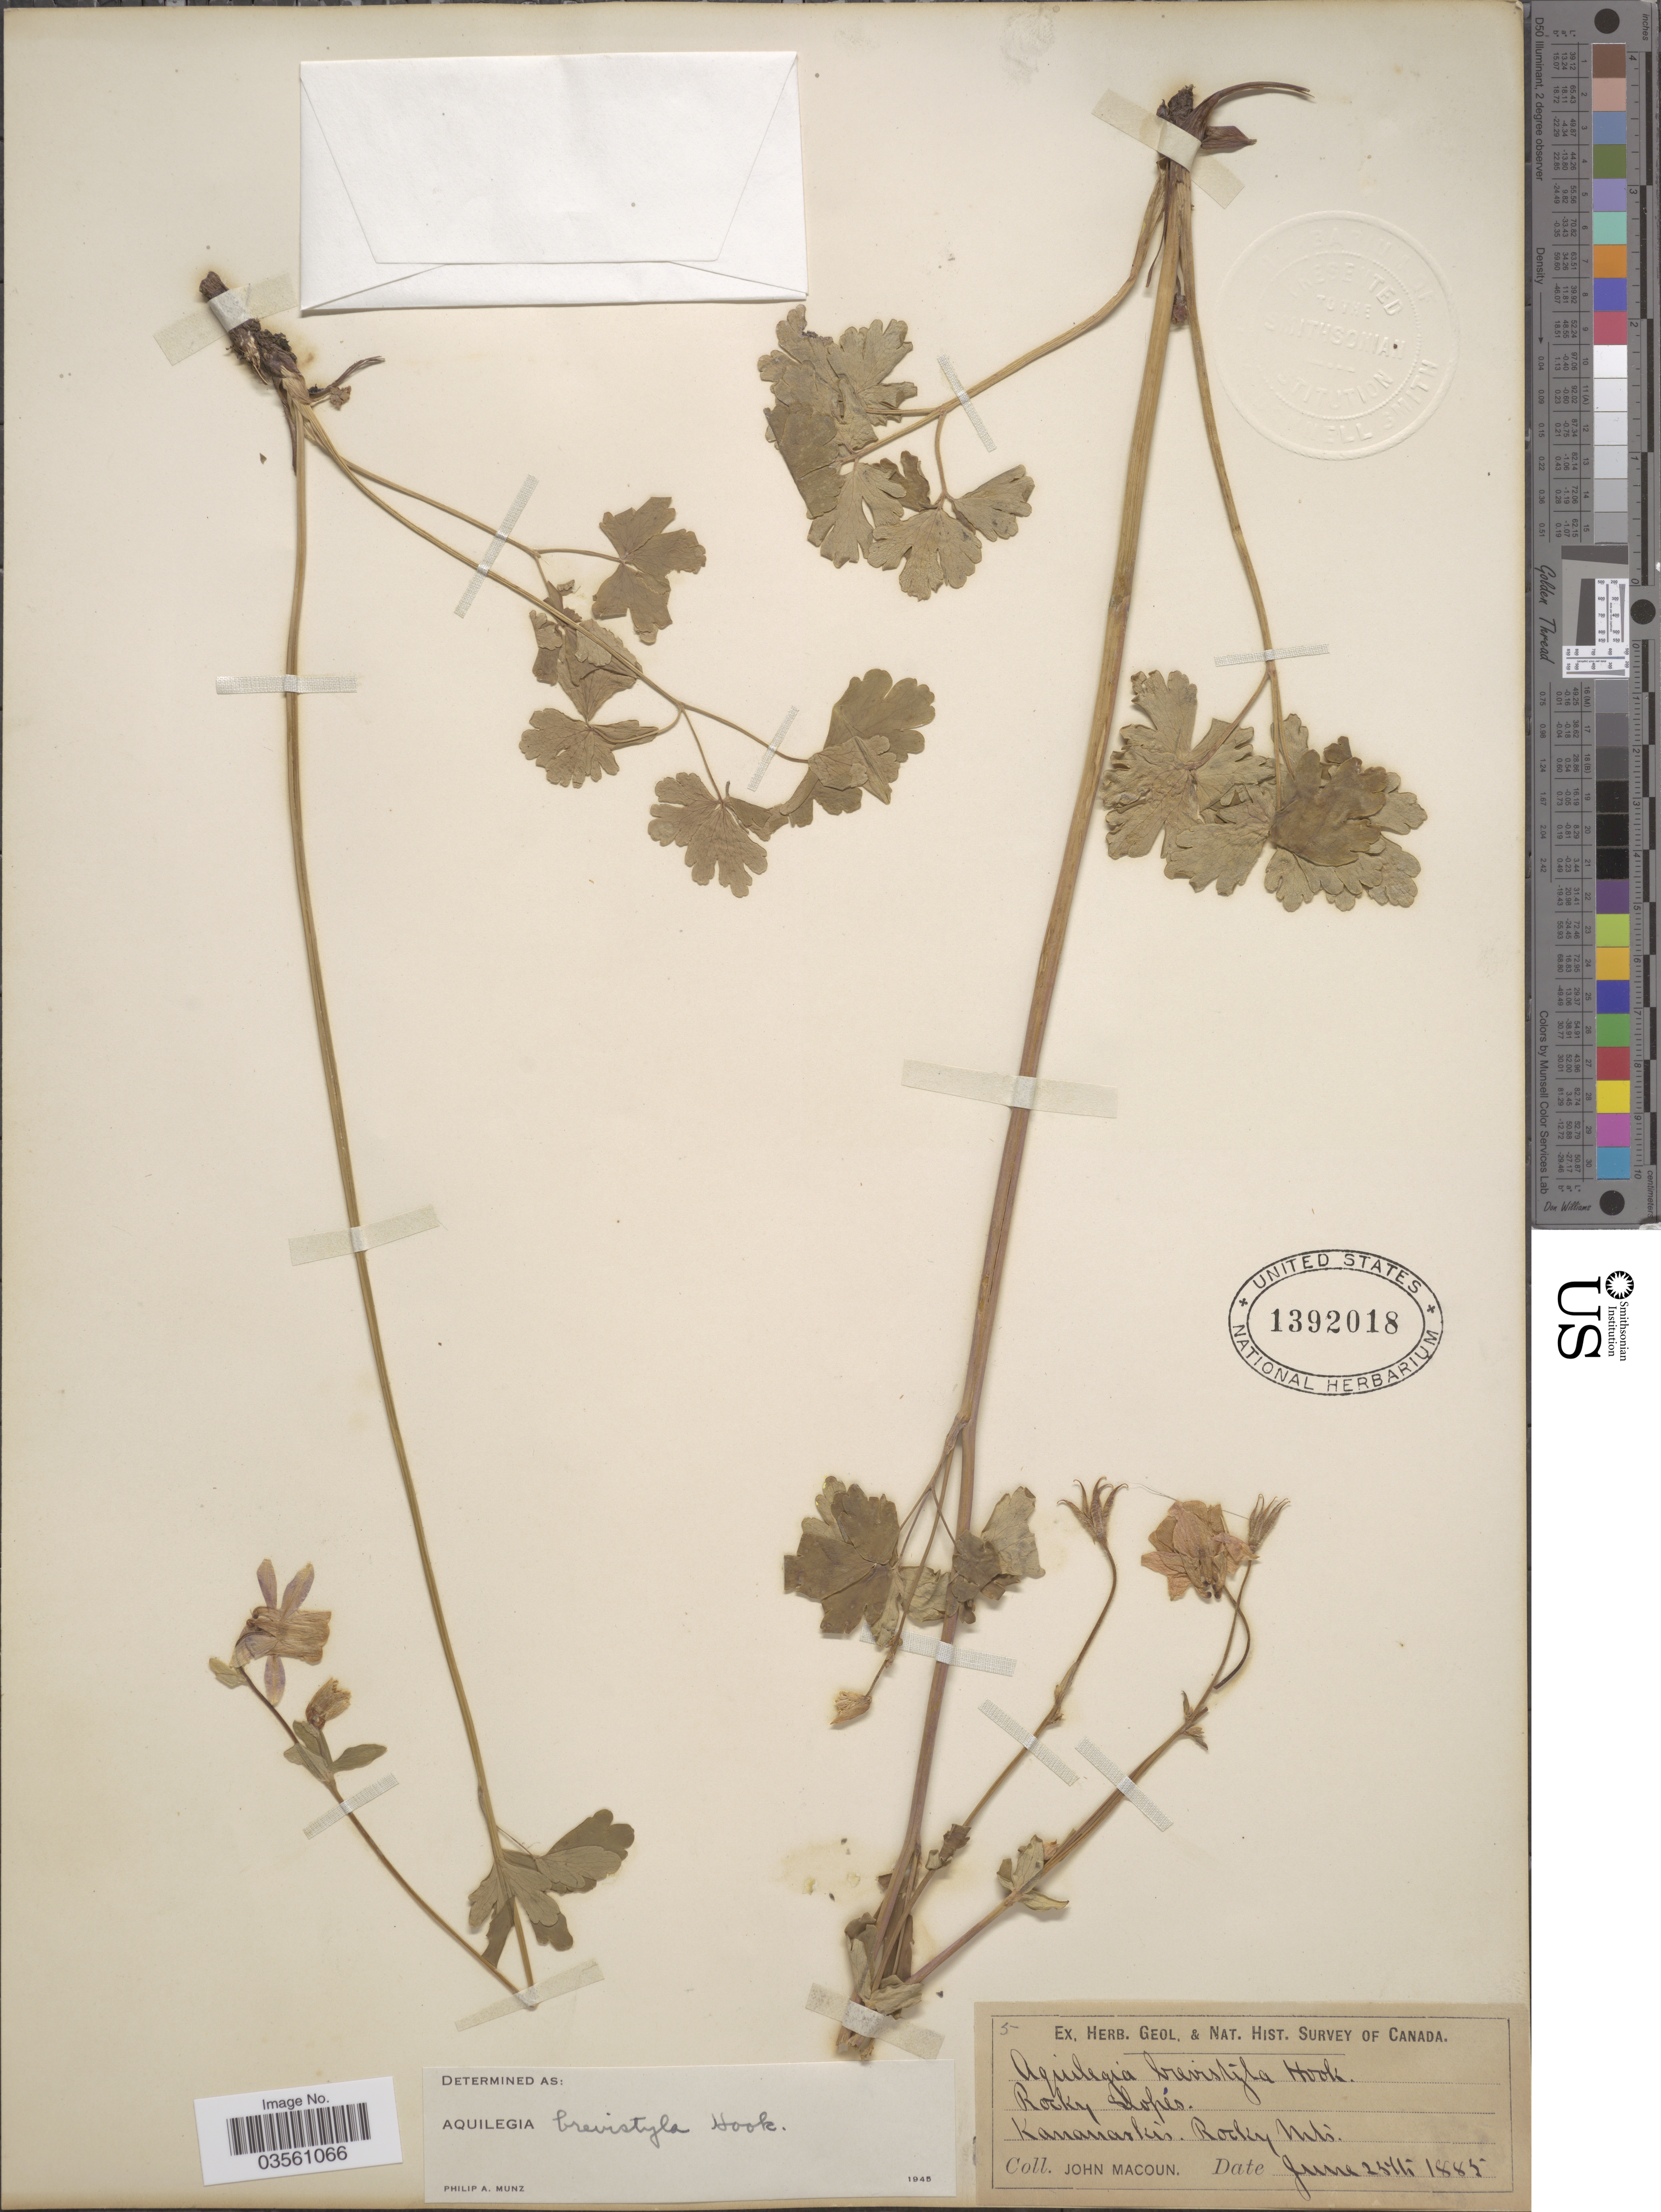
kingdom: Plantae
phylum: Tracheophyta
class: Magnoliopsida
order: Ranunculales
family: Ranunculaceae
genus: Aquilegia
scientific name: Aquilegia brevistyla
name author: Hook.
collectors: J. Macoun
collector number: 5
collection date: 1885-06-25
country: Canada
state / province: Alberta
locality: Kananaskis. Rocky Mts.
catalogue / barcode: US 1392018